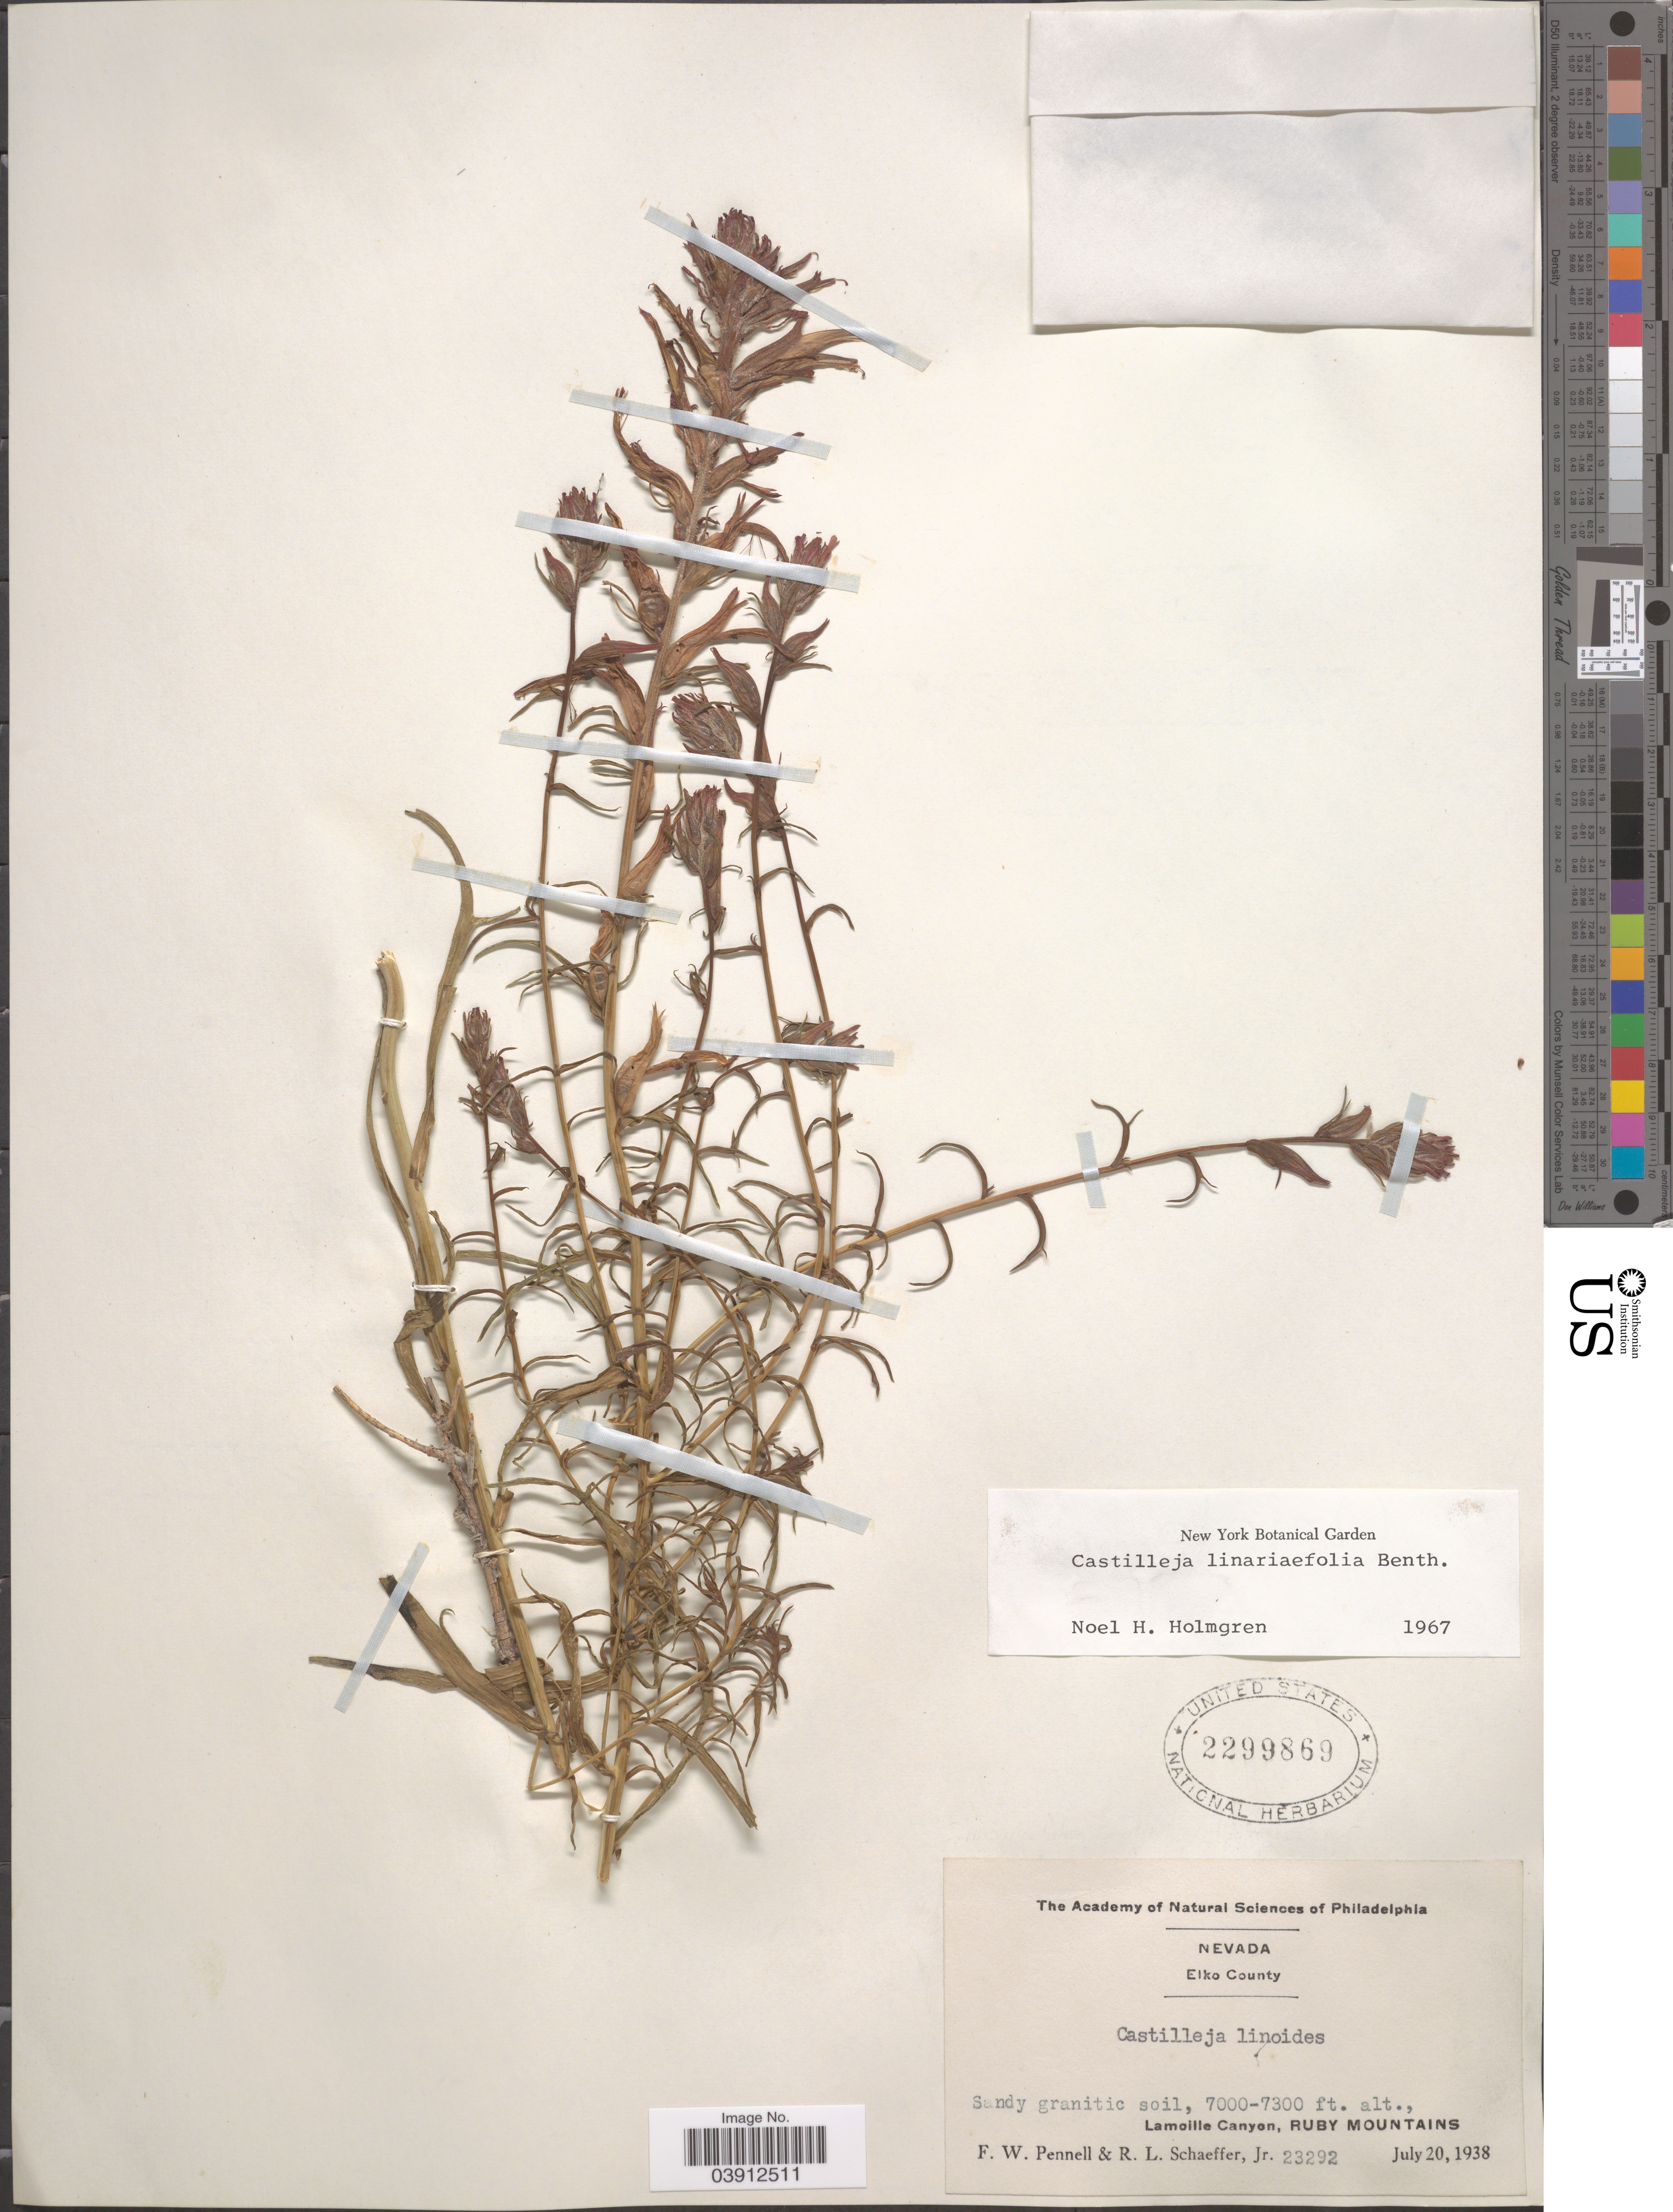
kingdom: Plantae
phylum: Tracheophyta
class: Magnoliopsida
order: Lamiales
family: Orobanchaceae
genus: Castilleja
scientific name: Castilleja linariifolia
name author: Benth.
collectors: F. W. Pennell & R. L. Schaeffer Jr.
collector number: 23292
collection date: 1938-07-20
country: United States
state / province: Nevada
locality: Elko County. Lamoille Canyon, Ruby Mountains.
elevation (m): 2134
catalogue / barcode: US 2299869